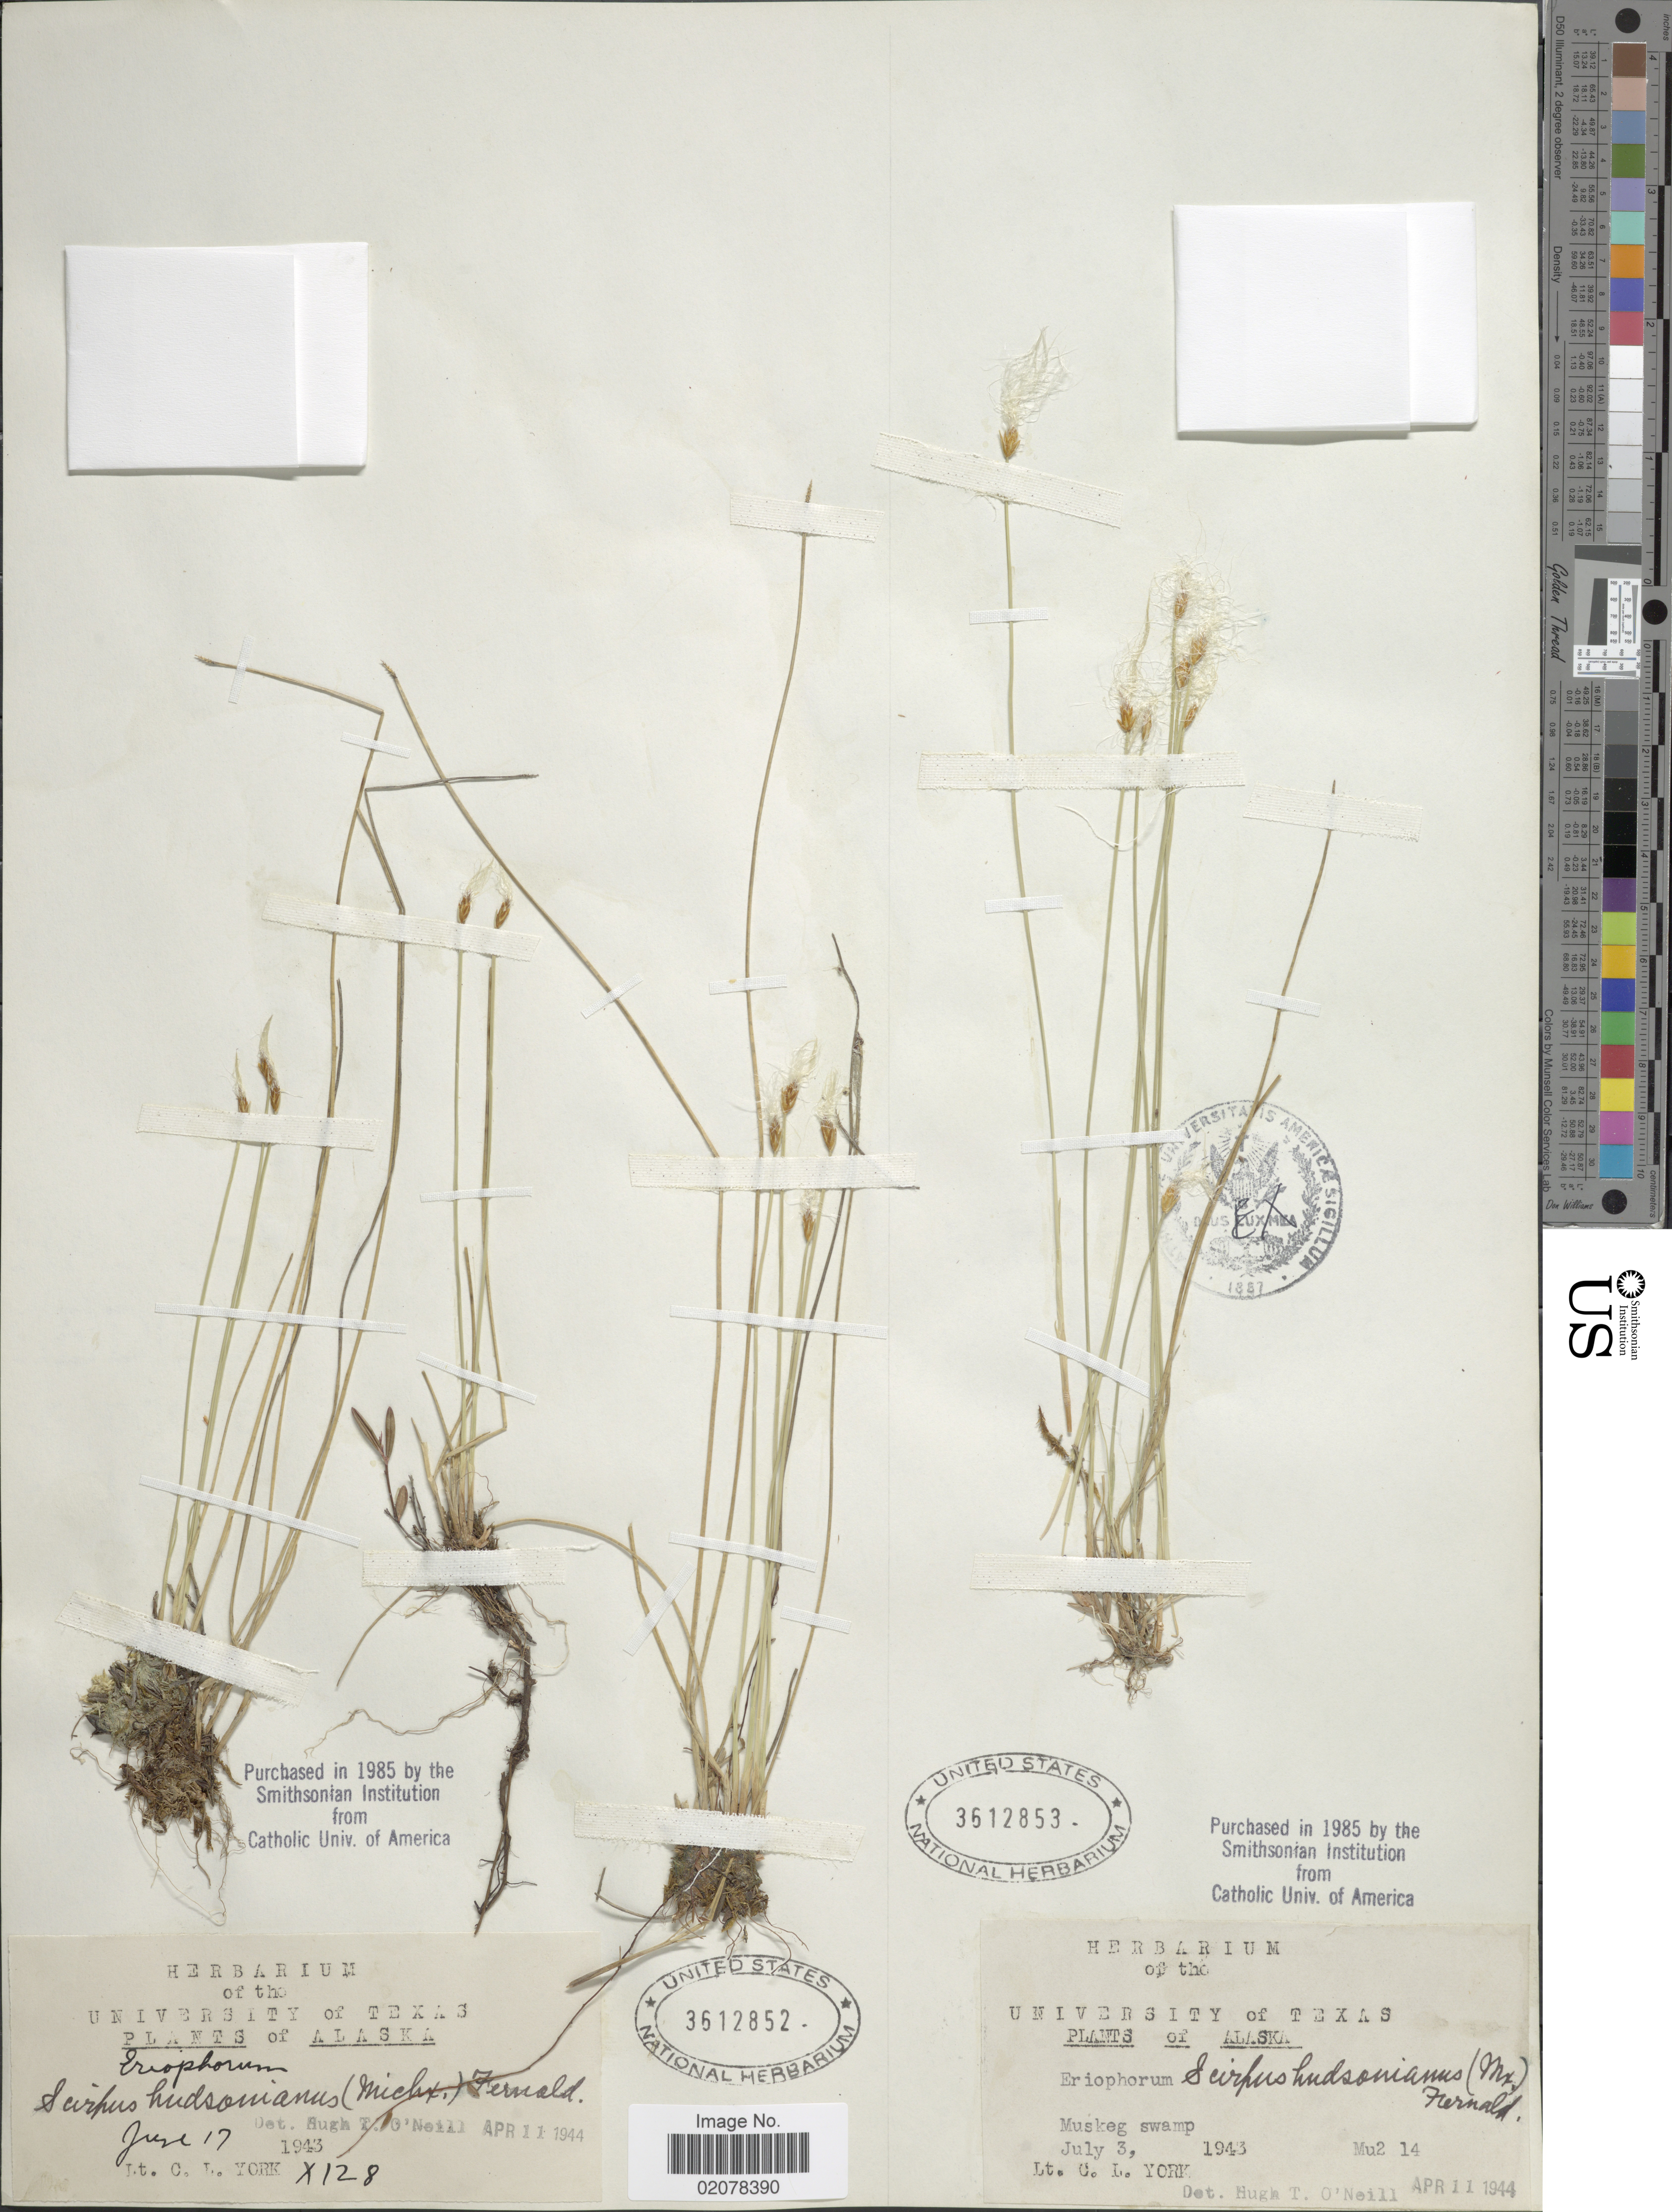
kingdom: Plantae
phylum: Tracheophyta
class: Liliopsida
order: Poales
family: Cyperaceae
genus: Trichophorum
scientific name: Trichophorum alpinum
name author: (L.) Pers.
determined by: Strong, M. T., (US), Smithsonian Institution - National Museum of Natural History (UNITED STATES)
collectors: C. L. York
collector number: X128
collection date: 1943-06-17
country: United States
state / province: Alaska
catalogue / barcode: US 3612852